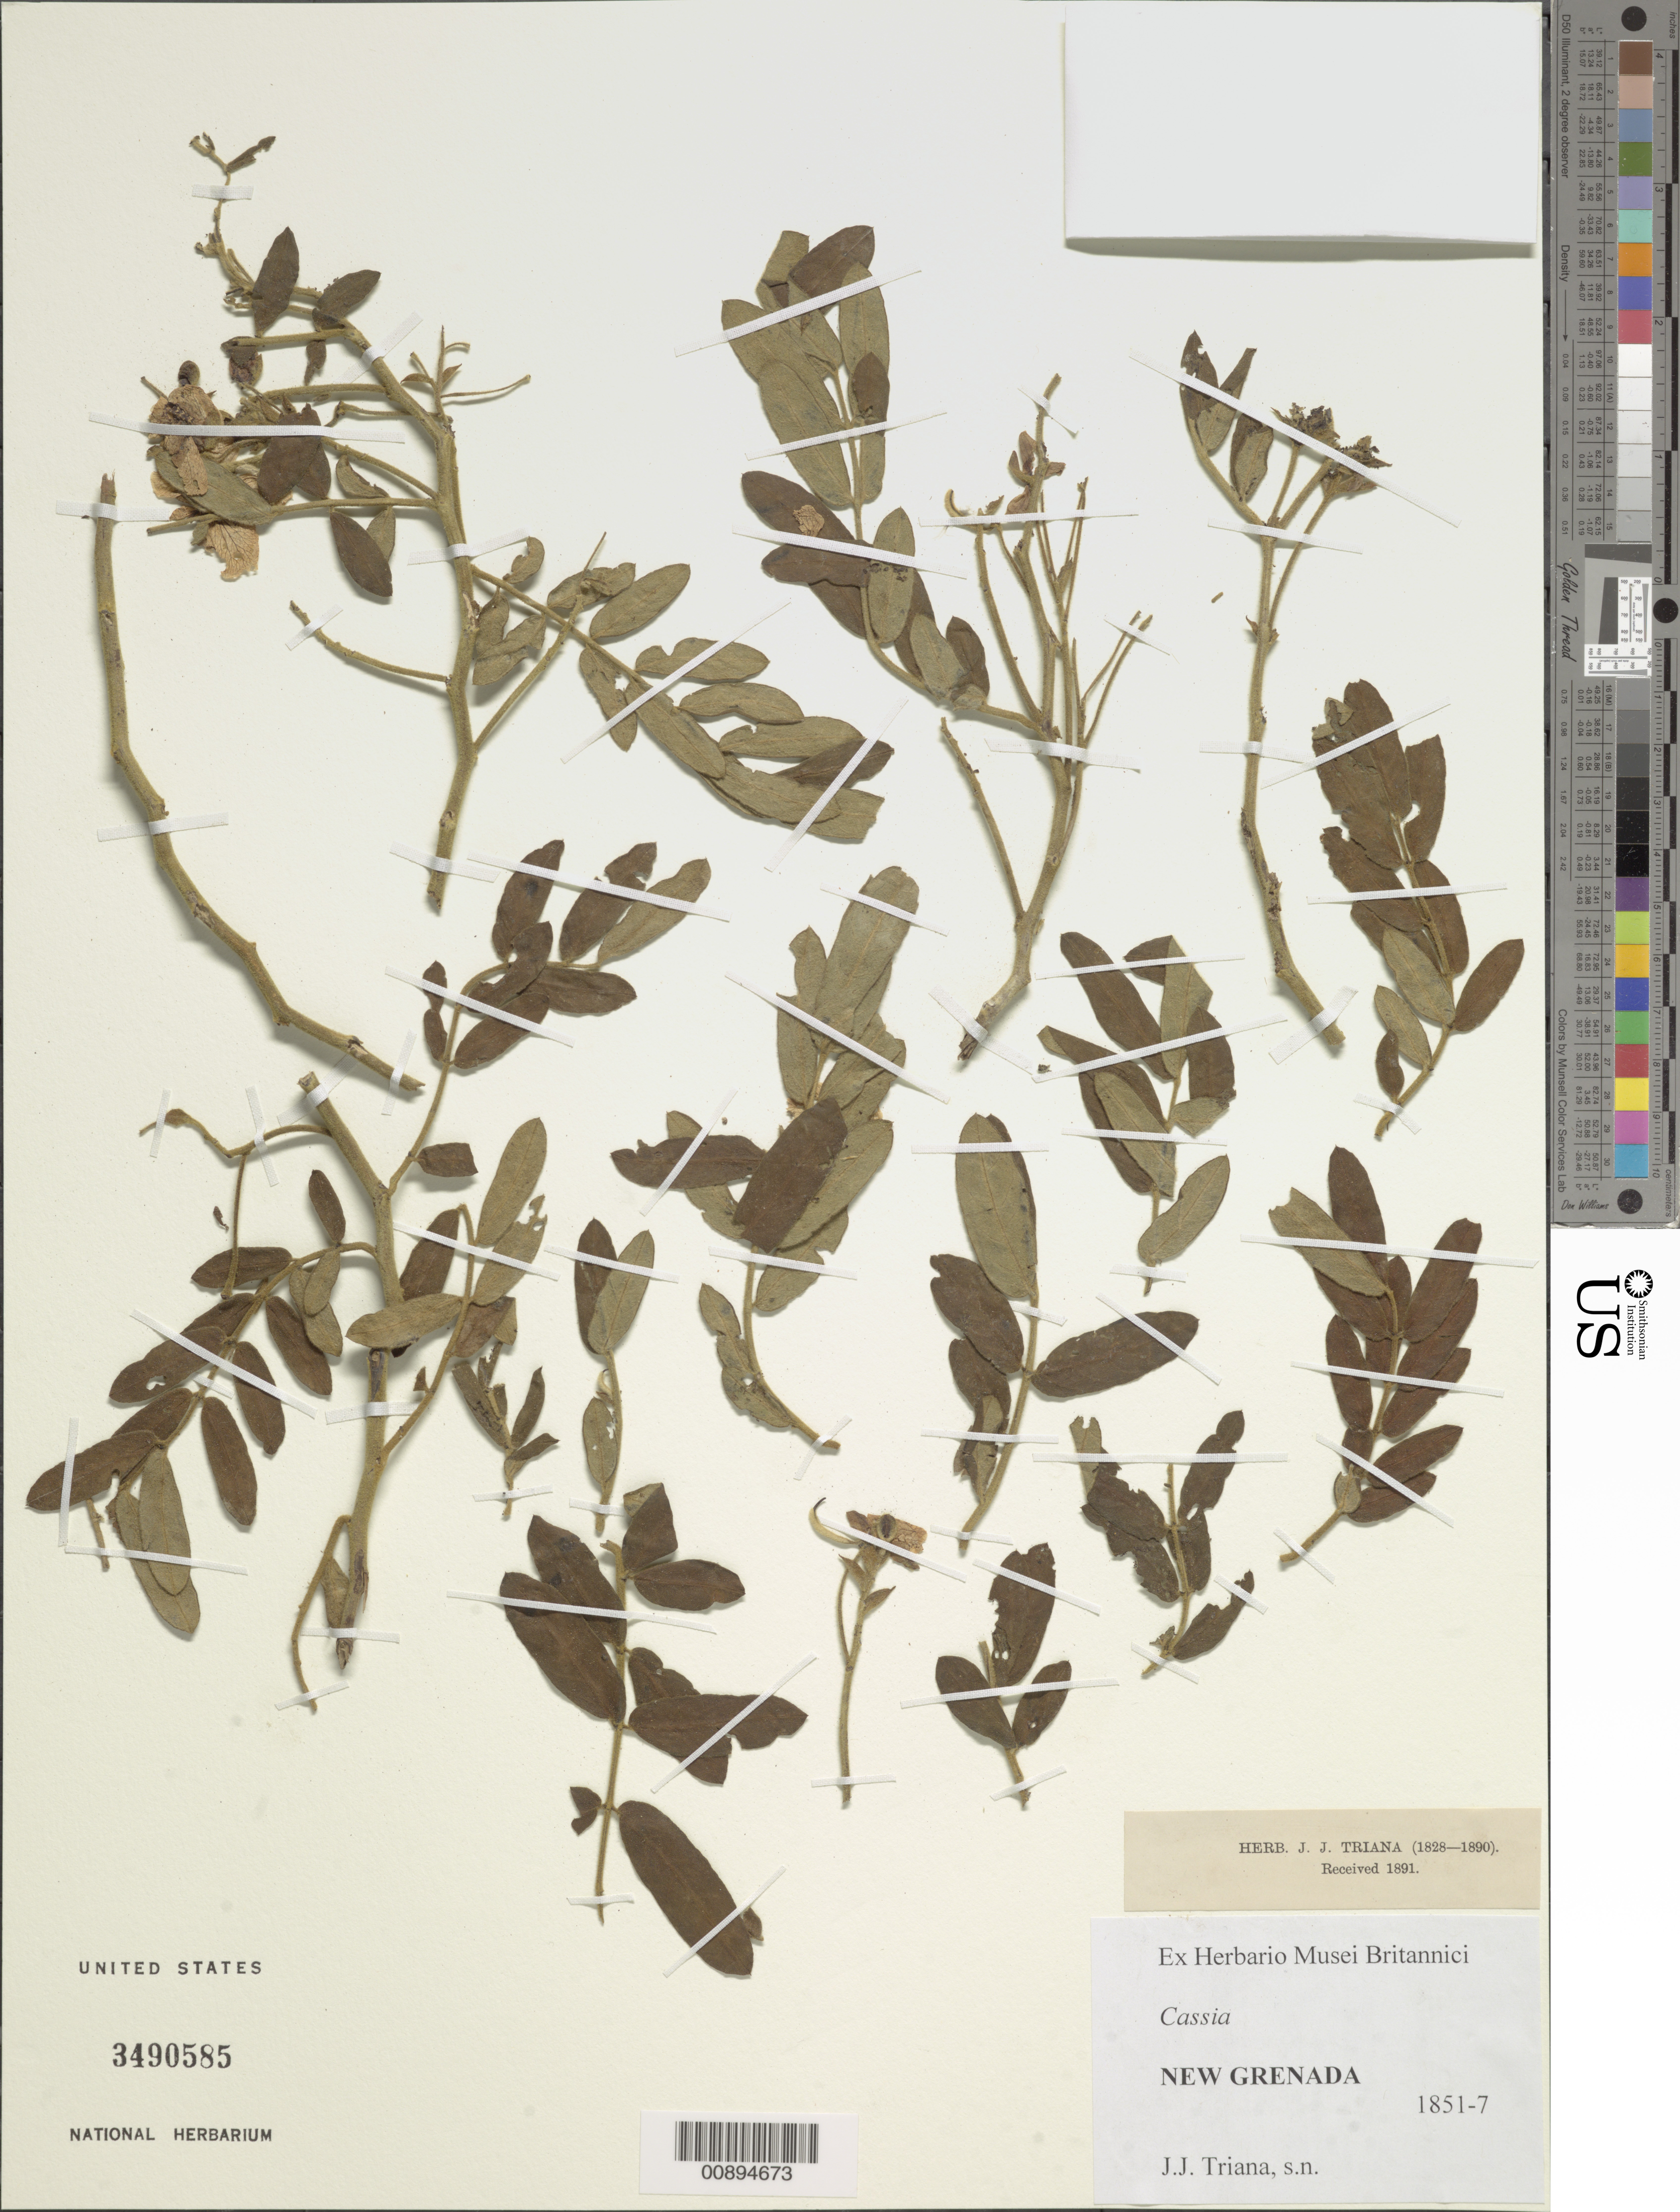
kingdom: Plantae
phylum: Tracheophyta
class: Magnoliopsida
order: Fabales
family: Fabaceae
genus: Senna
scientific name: Senna sp.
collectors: J. J. Triana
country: Colombia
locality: New Grenada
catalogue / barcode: US 3490585